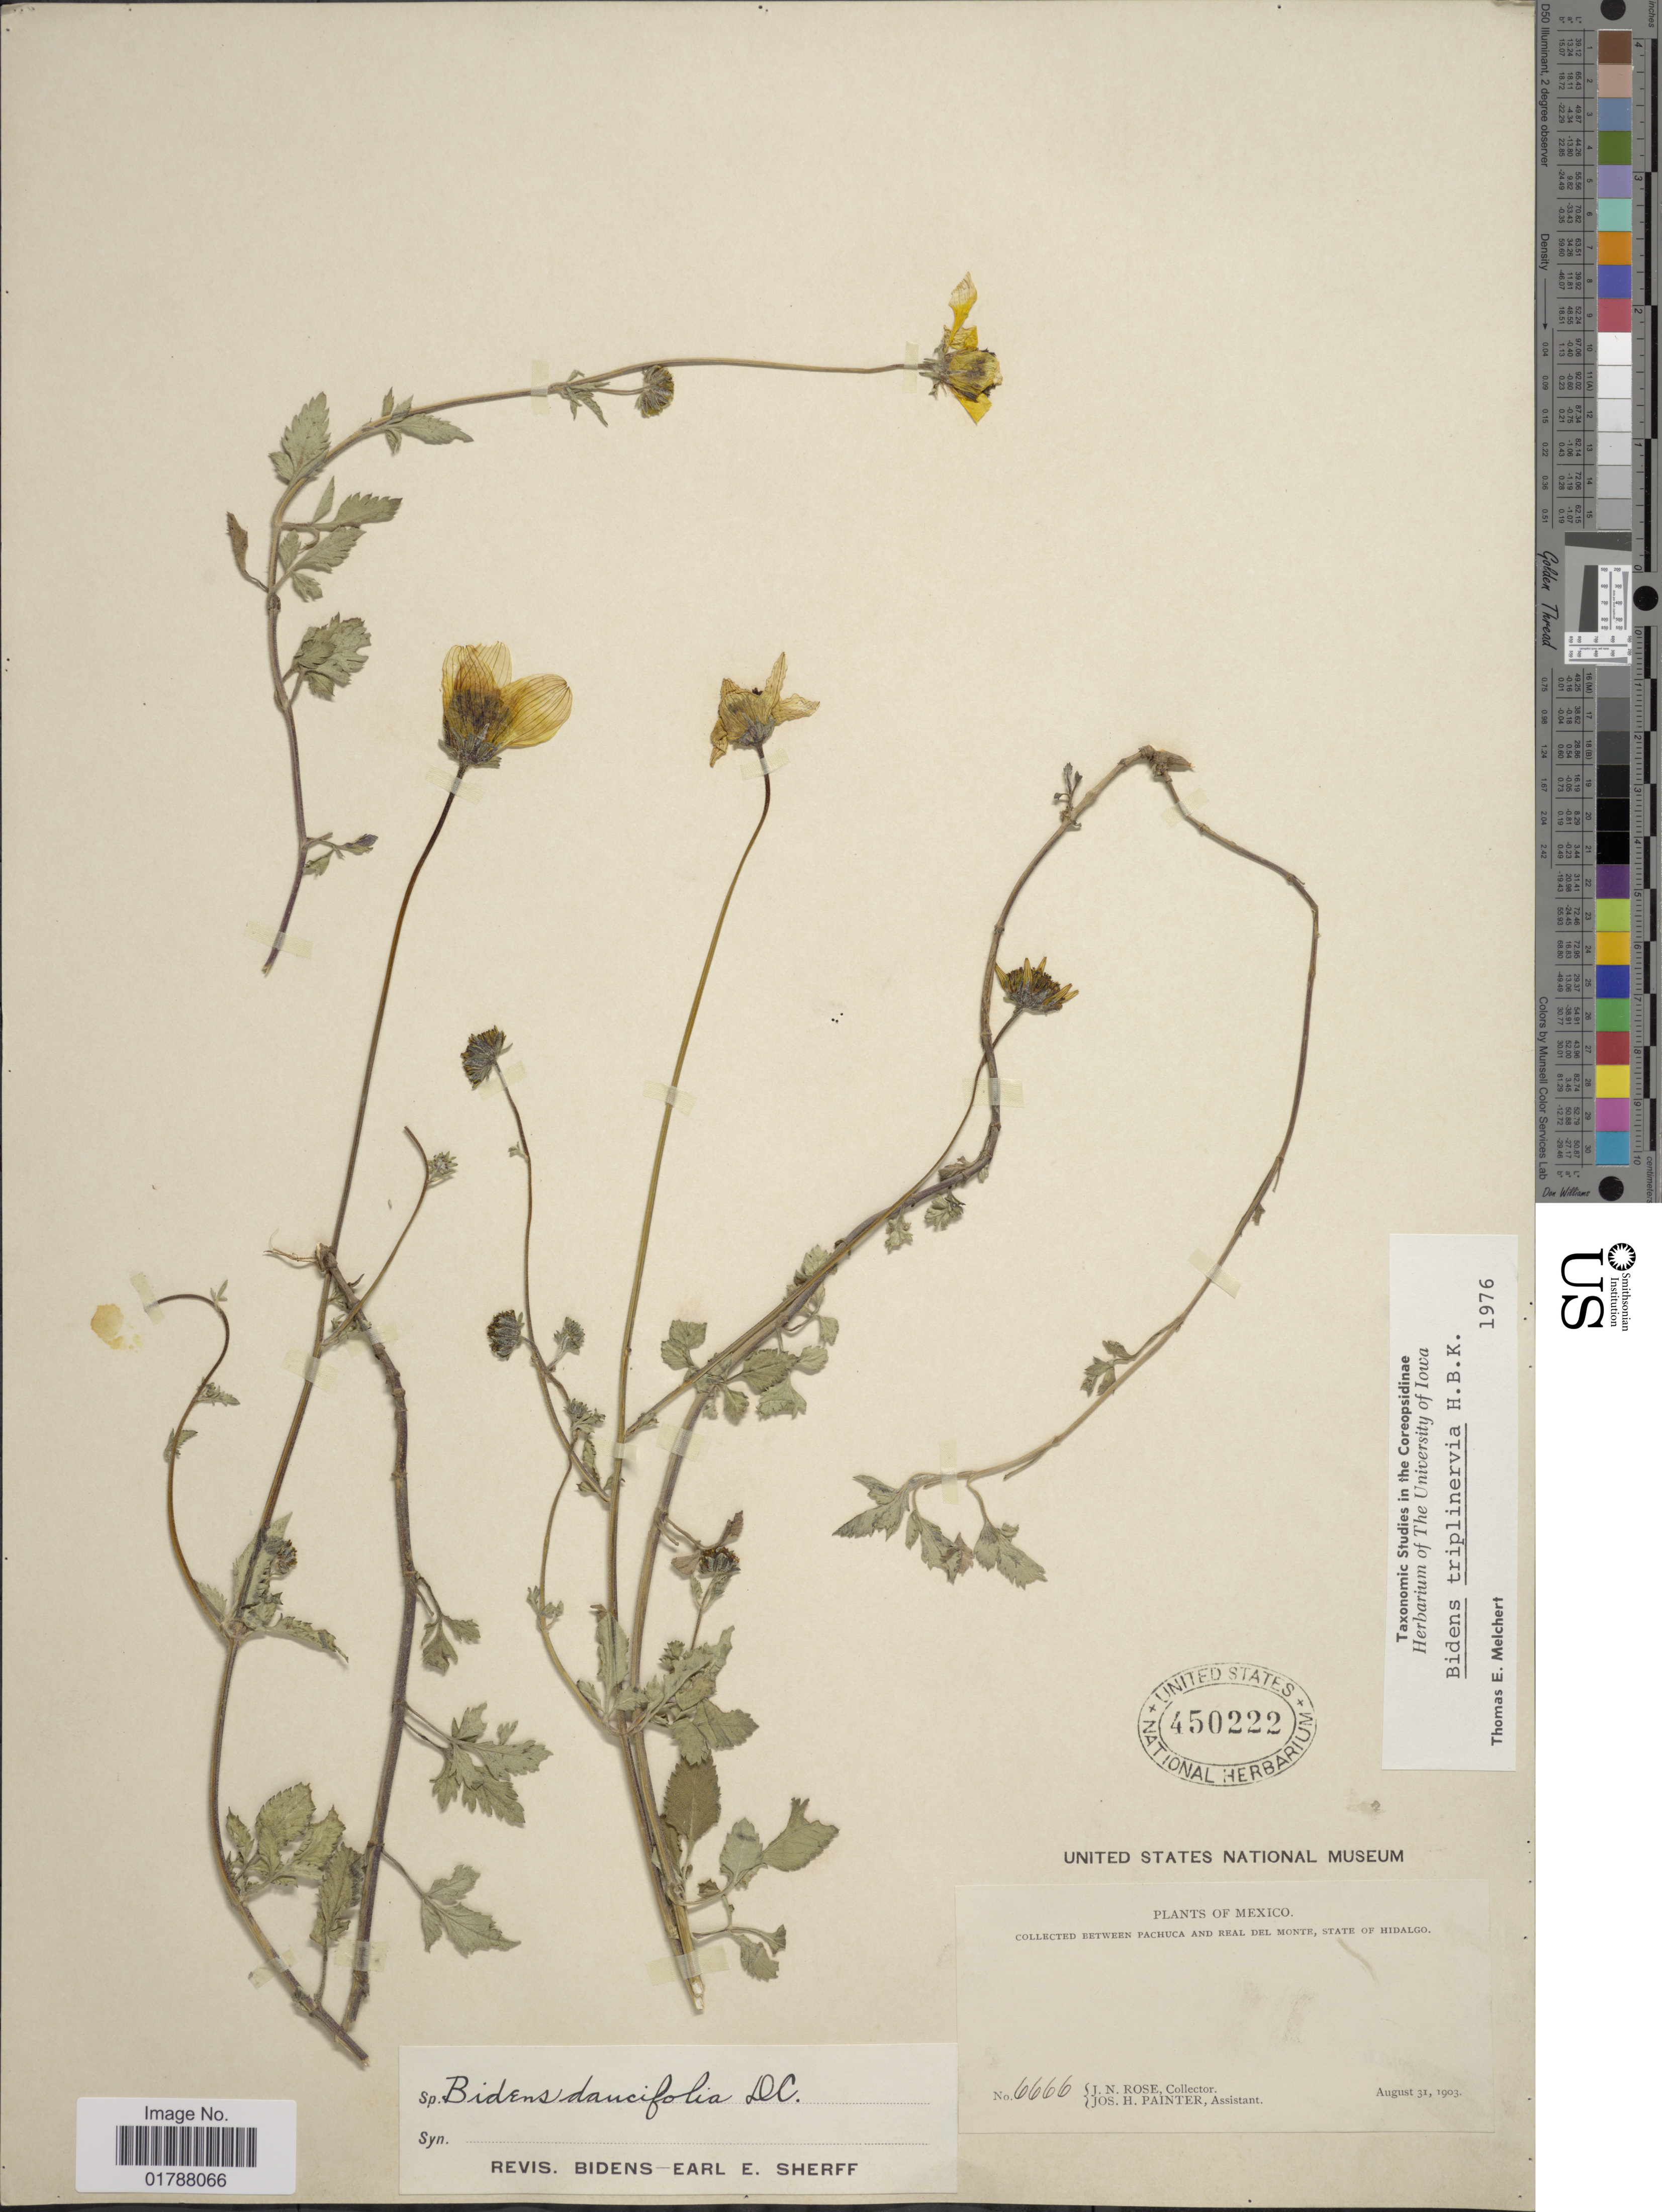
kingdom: Plantae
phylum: Tracheophyta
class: Magnoliopsida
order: Asterales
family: Asteraceae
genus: Bidens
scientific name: Bidens triplinervia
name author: Kunth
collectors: J. N. Rose & J. H. Painter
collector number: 6666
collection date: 1903-08-31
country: Mexico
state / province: Hidalgo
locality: Between Pachuca and Real Del Monte, State of Hidalgo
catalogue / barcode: US 450222